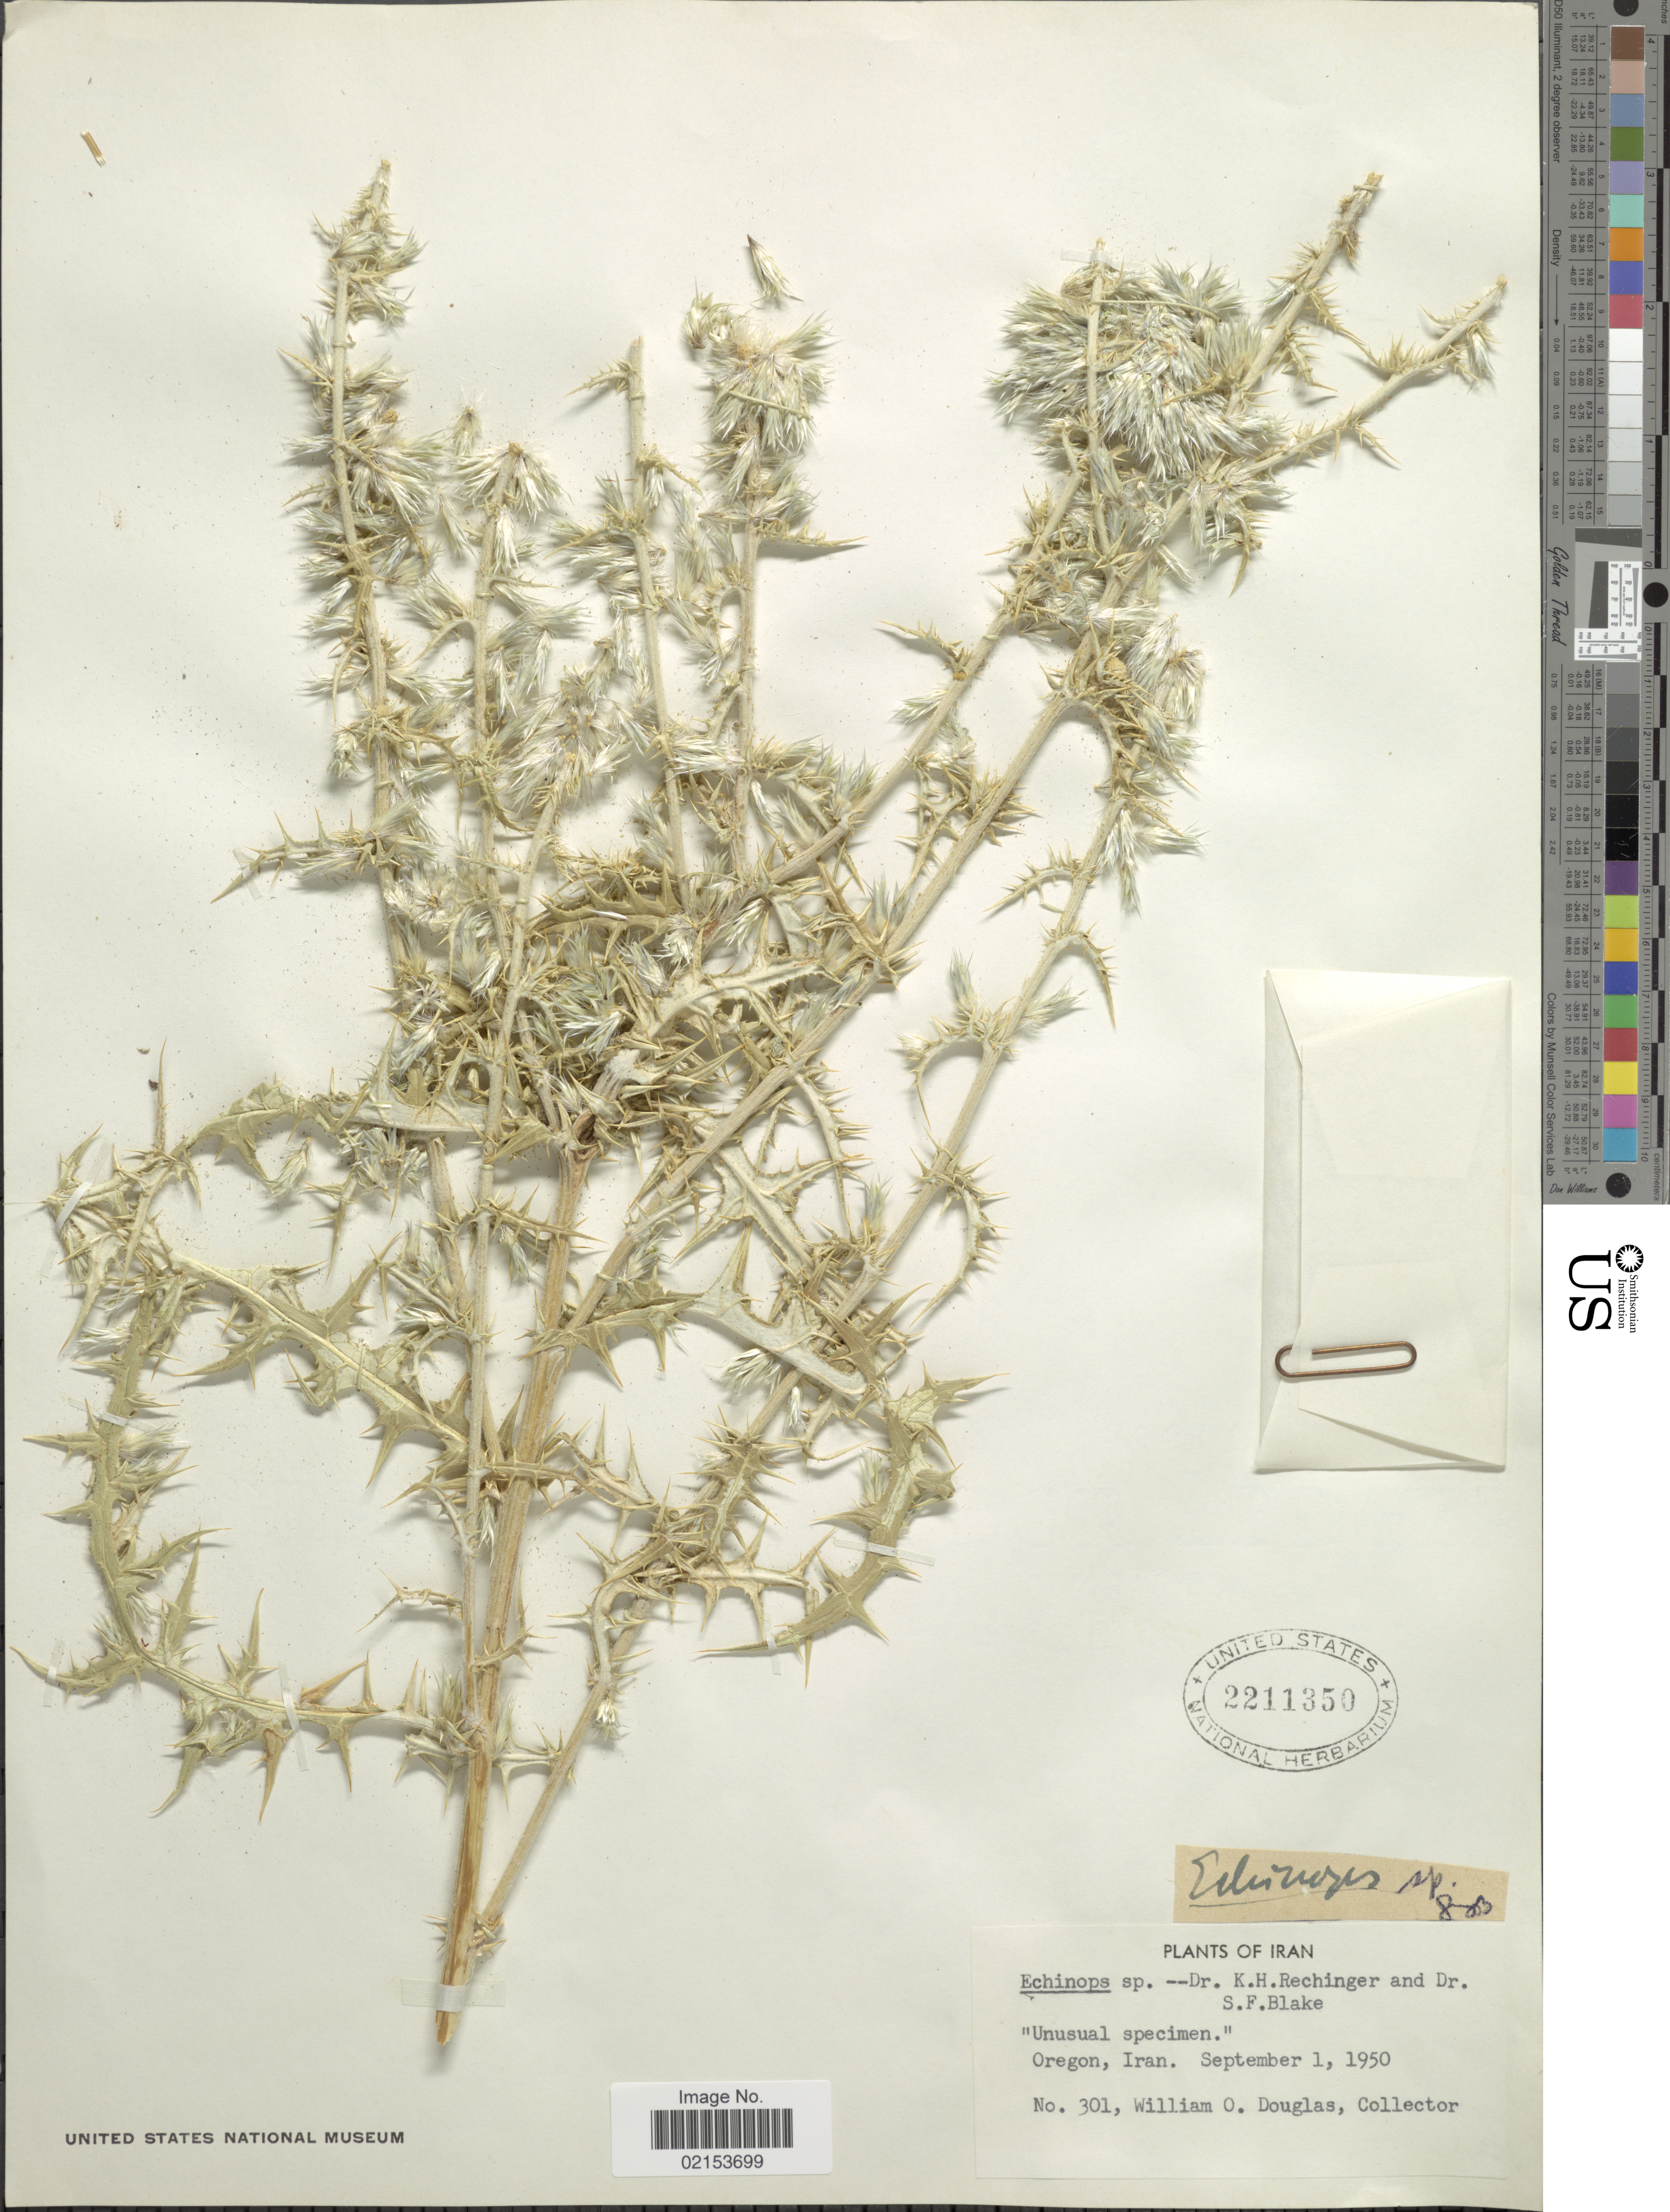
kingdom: Plantae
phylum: Tracheophyta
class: Magnoliopsida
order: Asterales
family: Asteraceae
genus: Echinops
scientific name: Echinops sp.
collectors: W. Douglas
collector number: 301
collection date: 1950-09-01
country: Iran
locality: Oregon, iran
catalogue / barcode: US 2211350